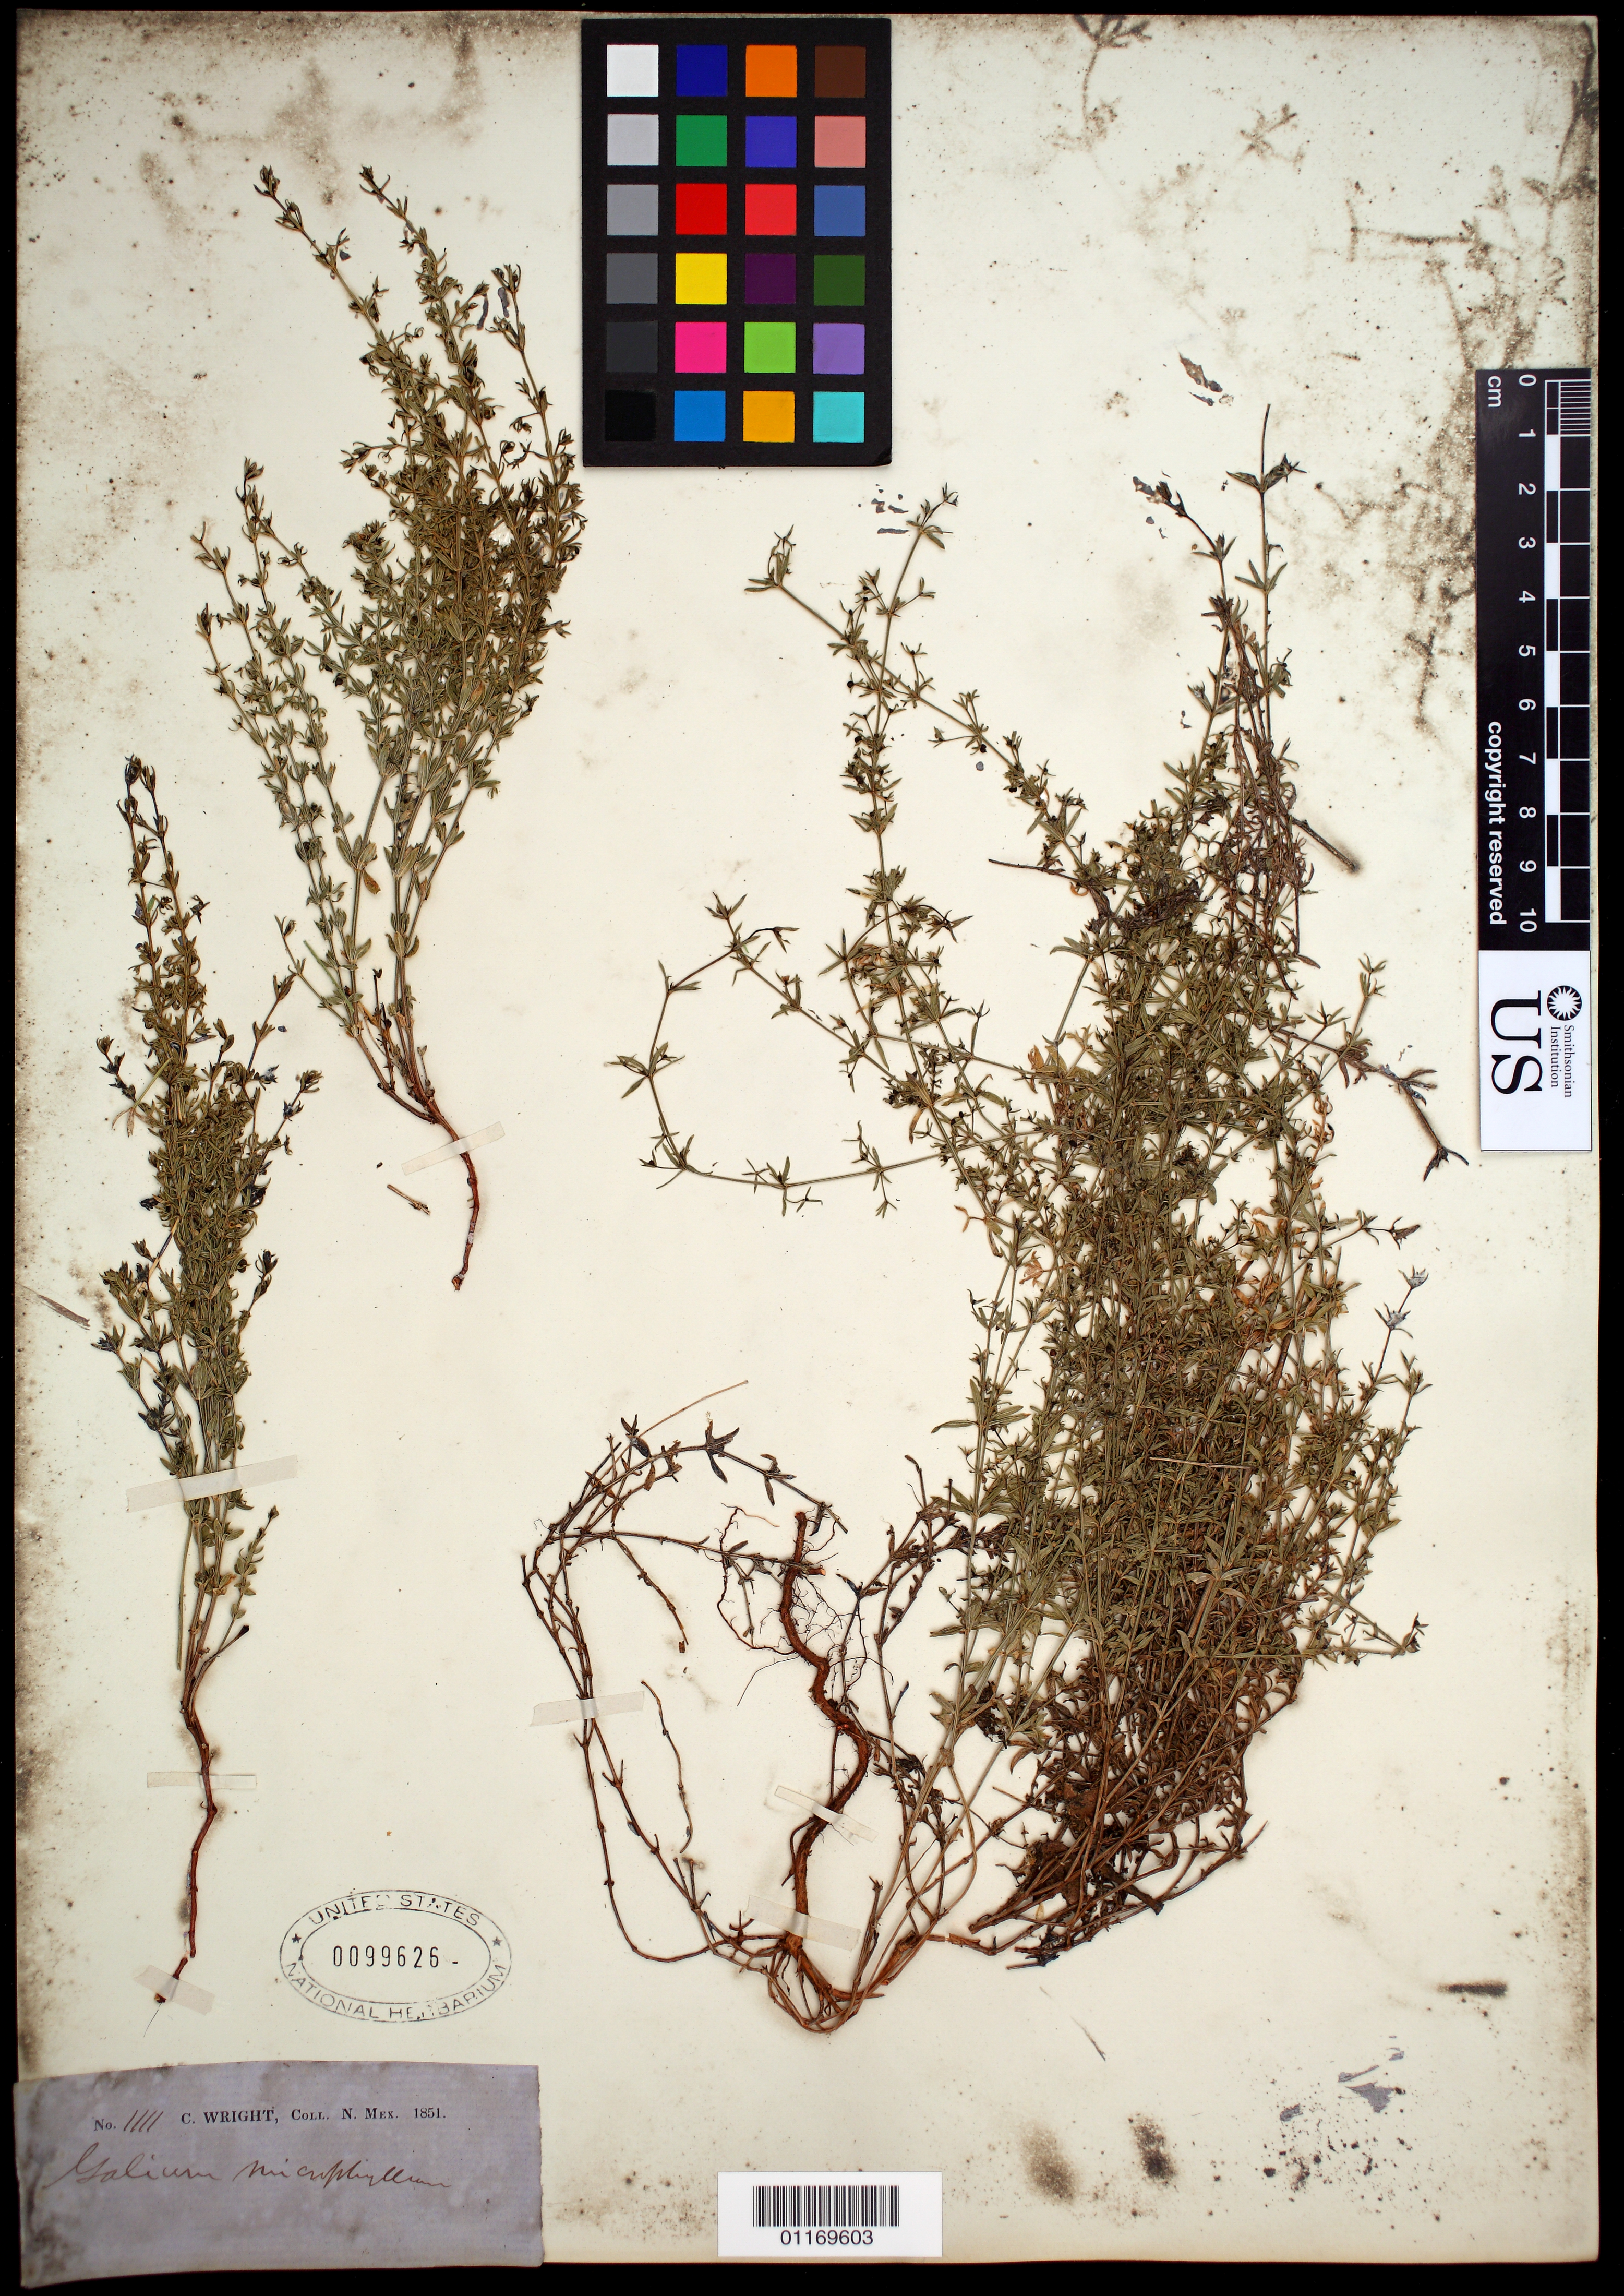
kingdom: Plantae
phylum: Tracheophyta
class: Magnoliopsida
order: Gentianales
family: Rubiaceae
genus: Galium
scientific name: Galium microphyllum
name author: A. Gray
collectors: C. Wright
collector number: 1111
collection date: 1851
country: United States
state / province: New Mexico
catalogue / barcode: US 99626